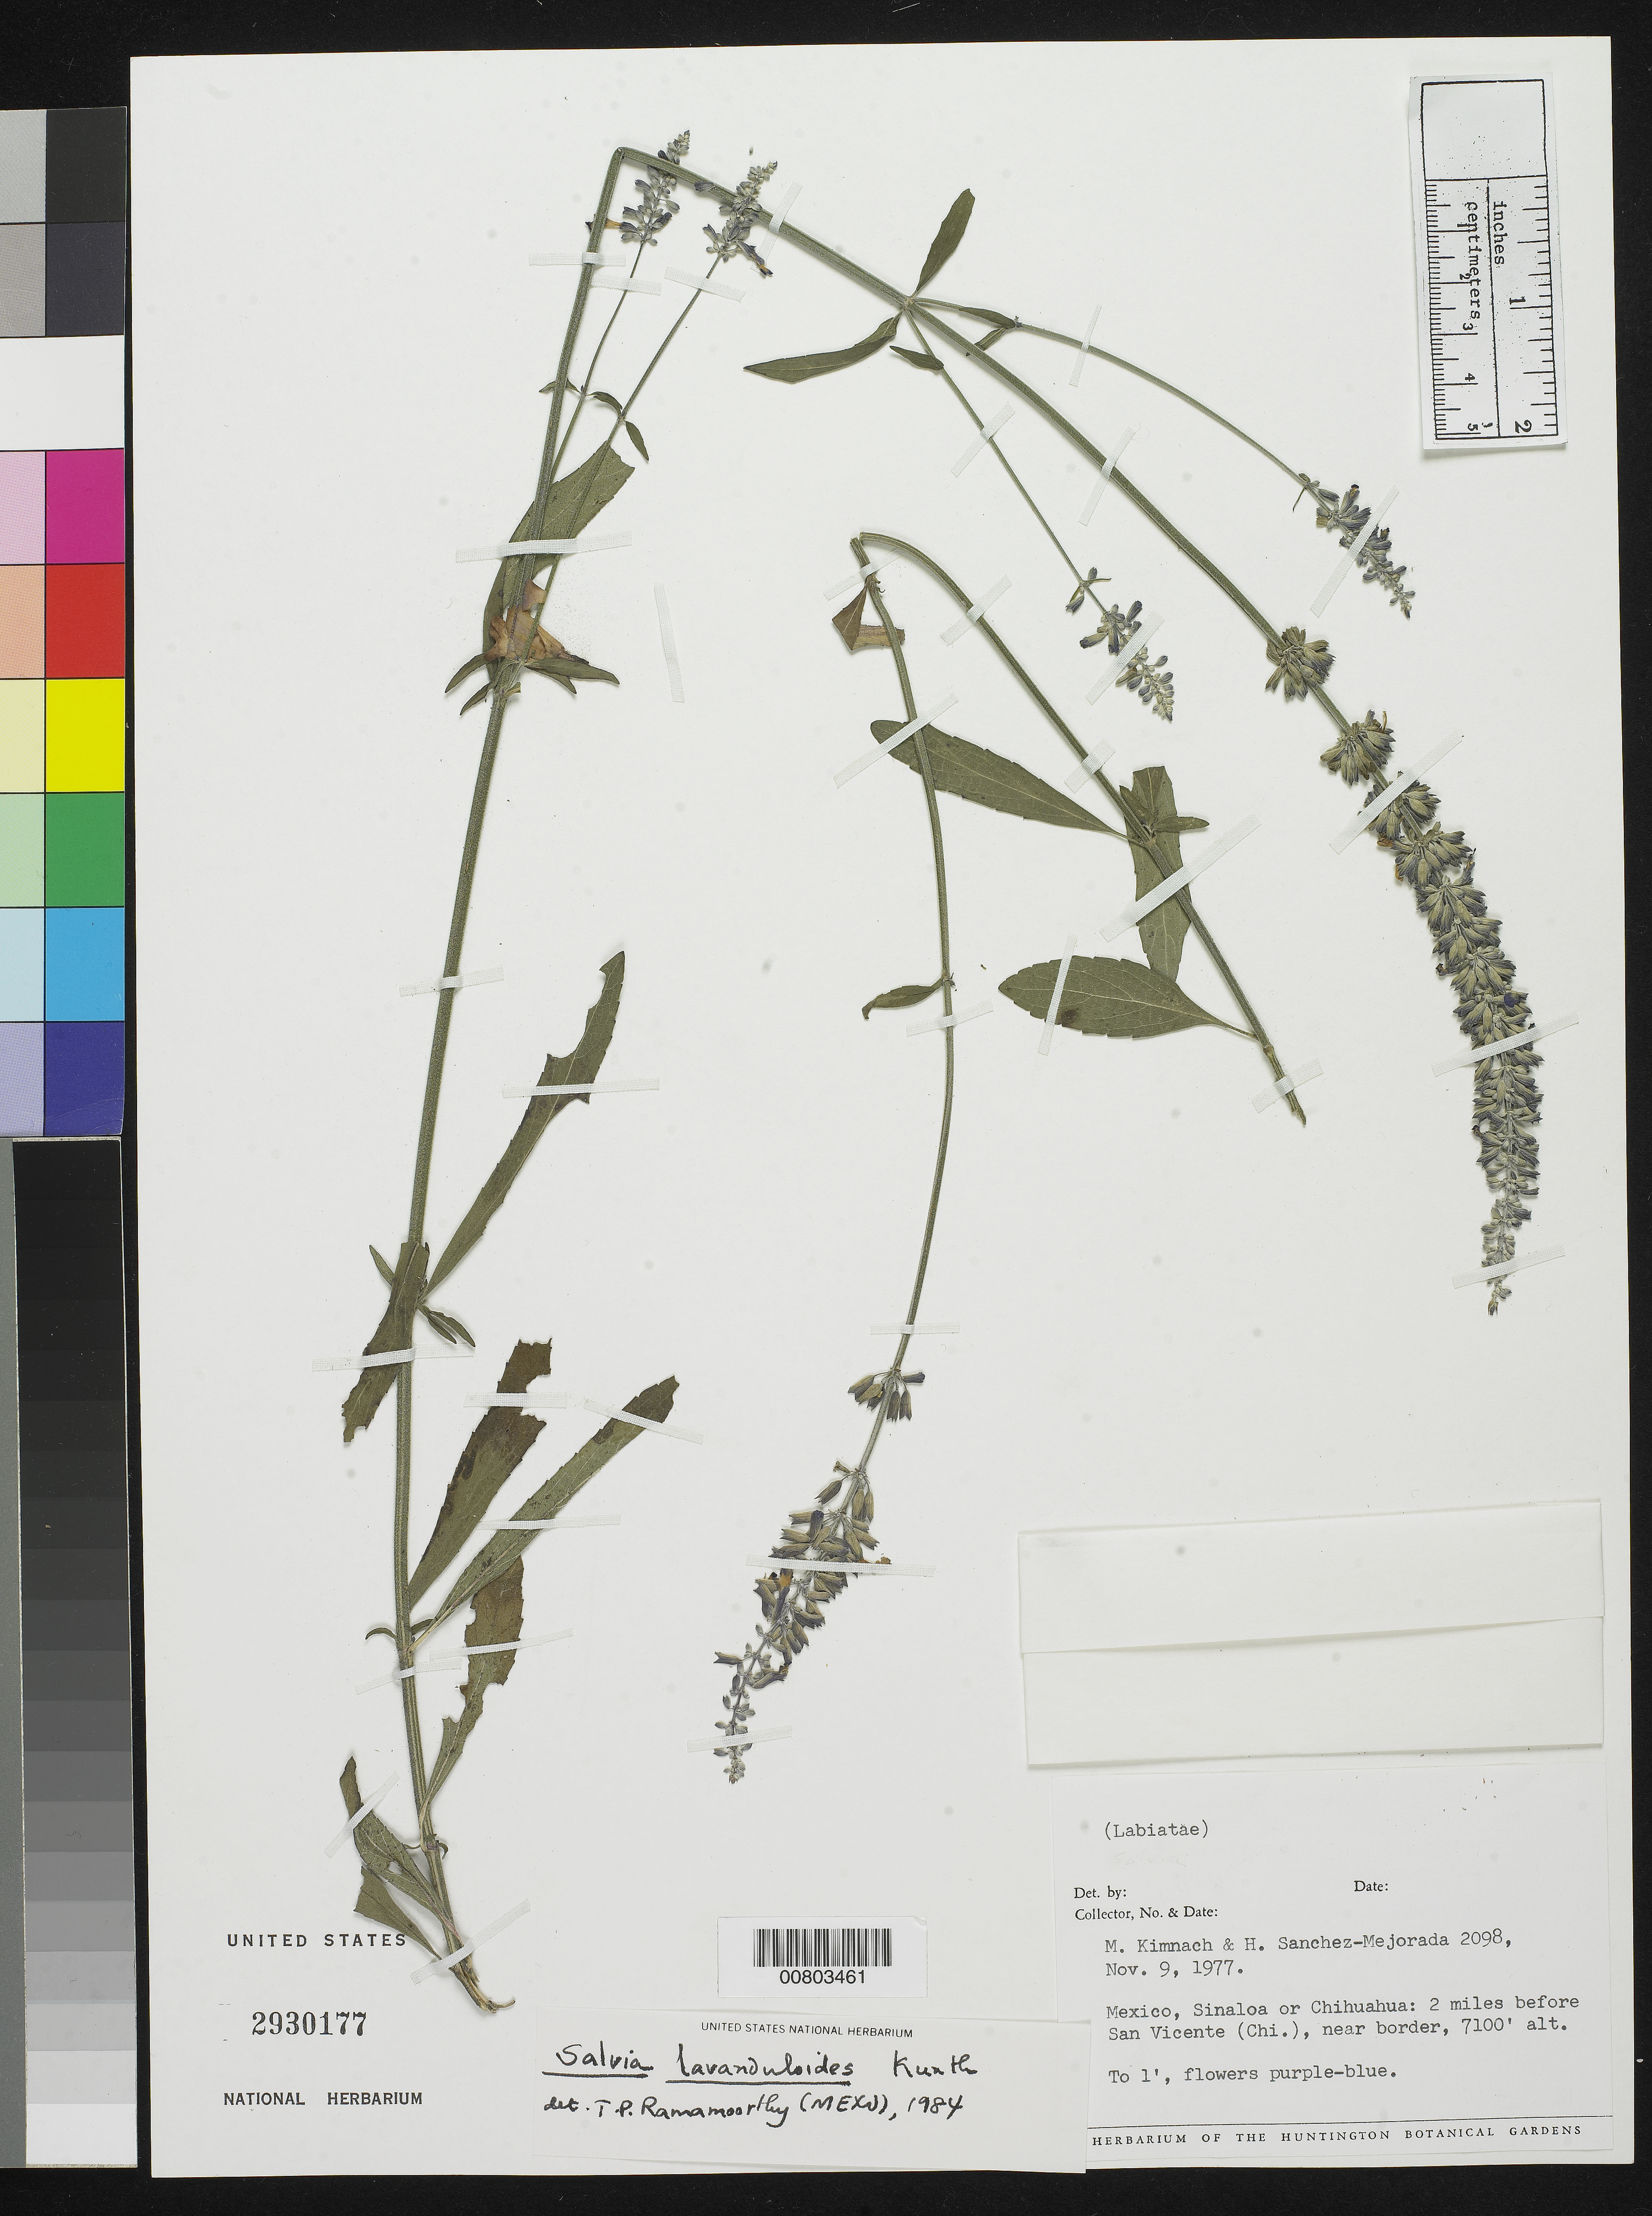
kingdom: Plantae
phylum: Tracheophyta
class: Magnoliopsida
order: Lamiales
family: Lamiaceae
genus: Salvia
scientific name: Salvia lavanduloides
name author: Kunth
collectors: M. W. Kimnach & H. Sánchez-Mejorada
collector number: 2098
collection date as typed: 09 Nov 1977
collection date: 1977-11-09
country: Mexico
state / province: Chihuahua / Sinaloa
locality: Sinaloa or Chihuahua: 2 miles before San Vicente, Chihuahua, near border.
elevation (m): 2164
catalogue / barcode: US 2930177